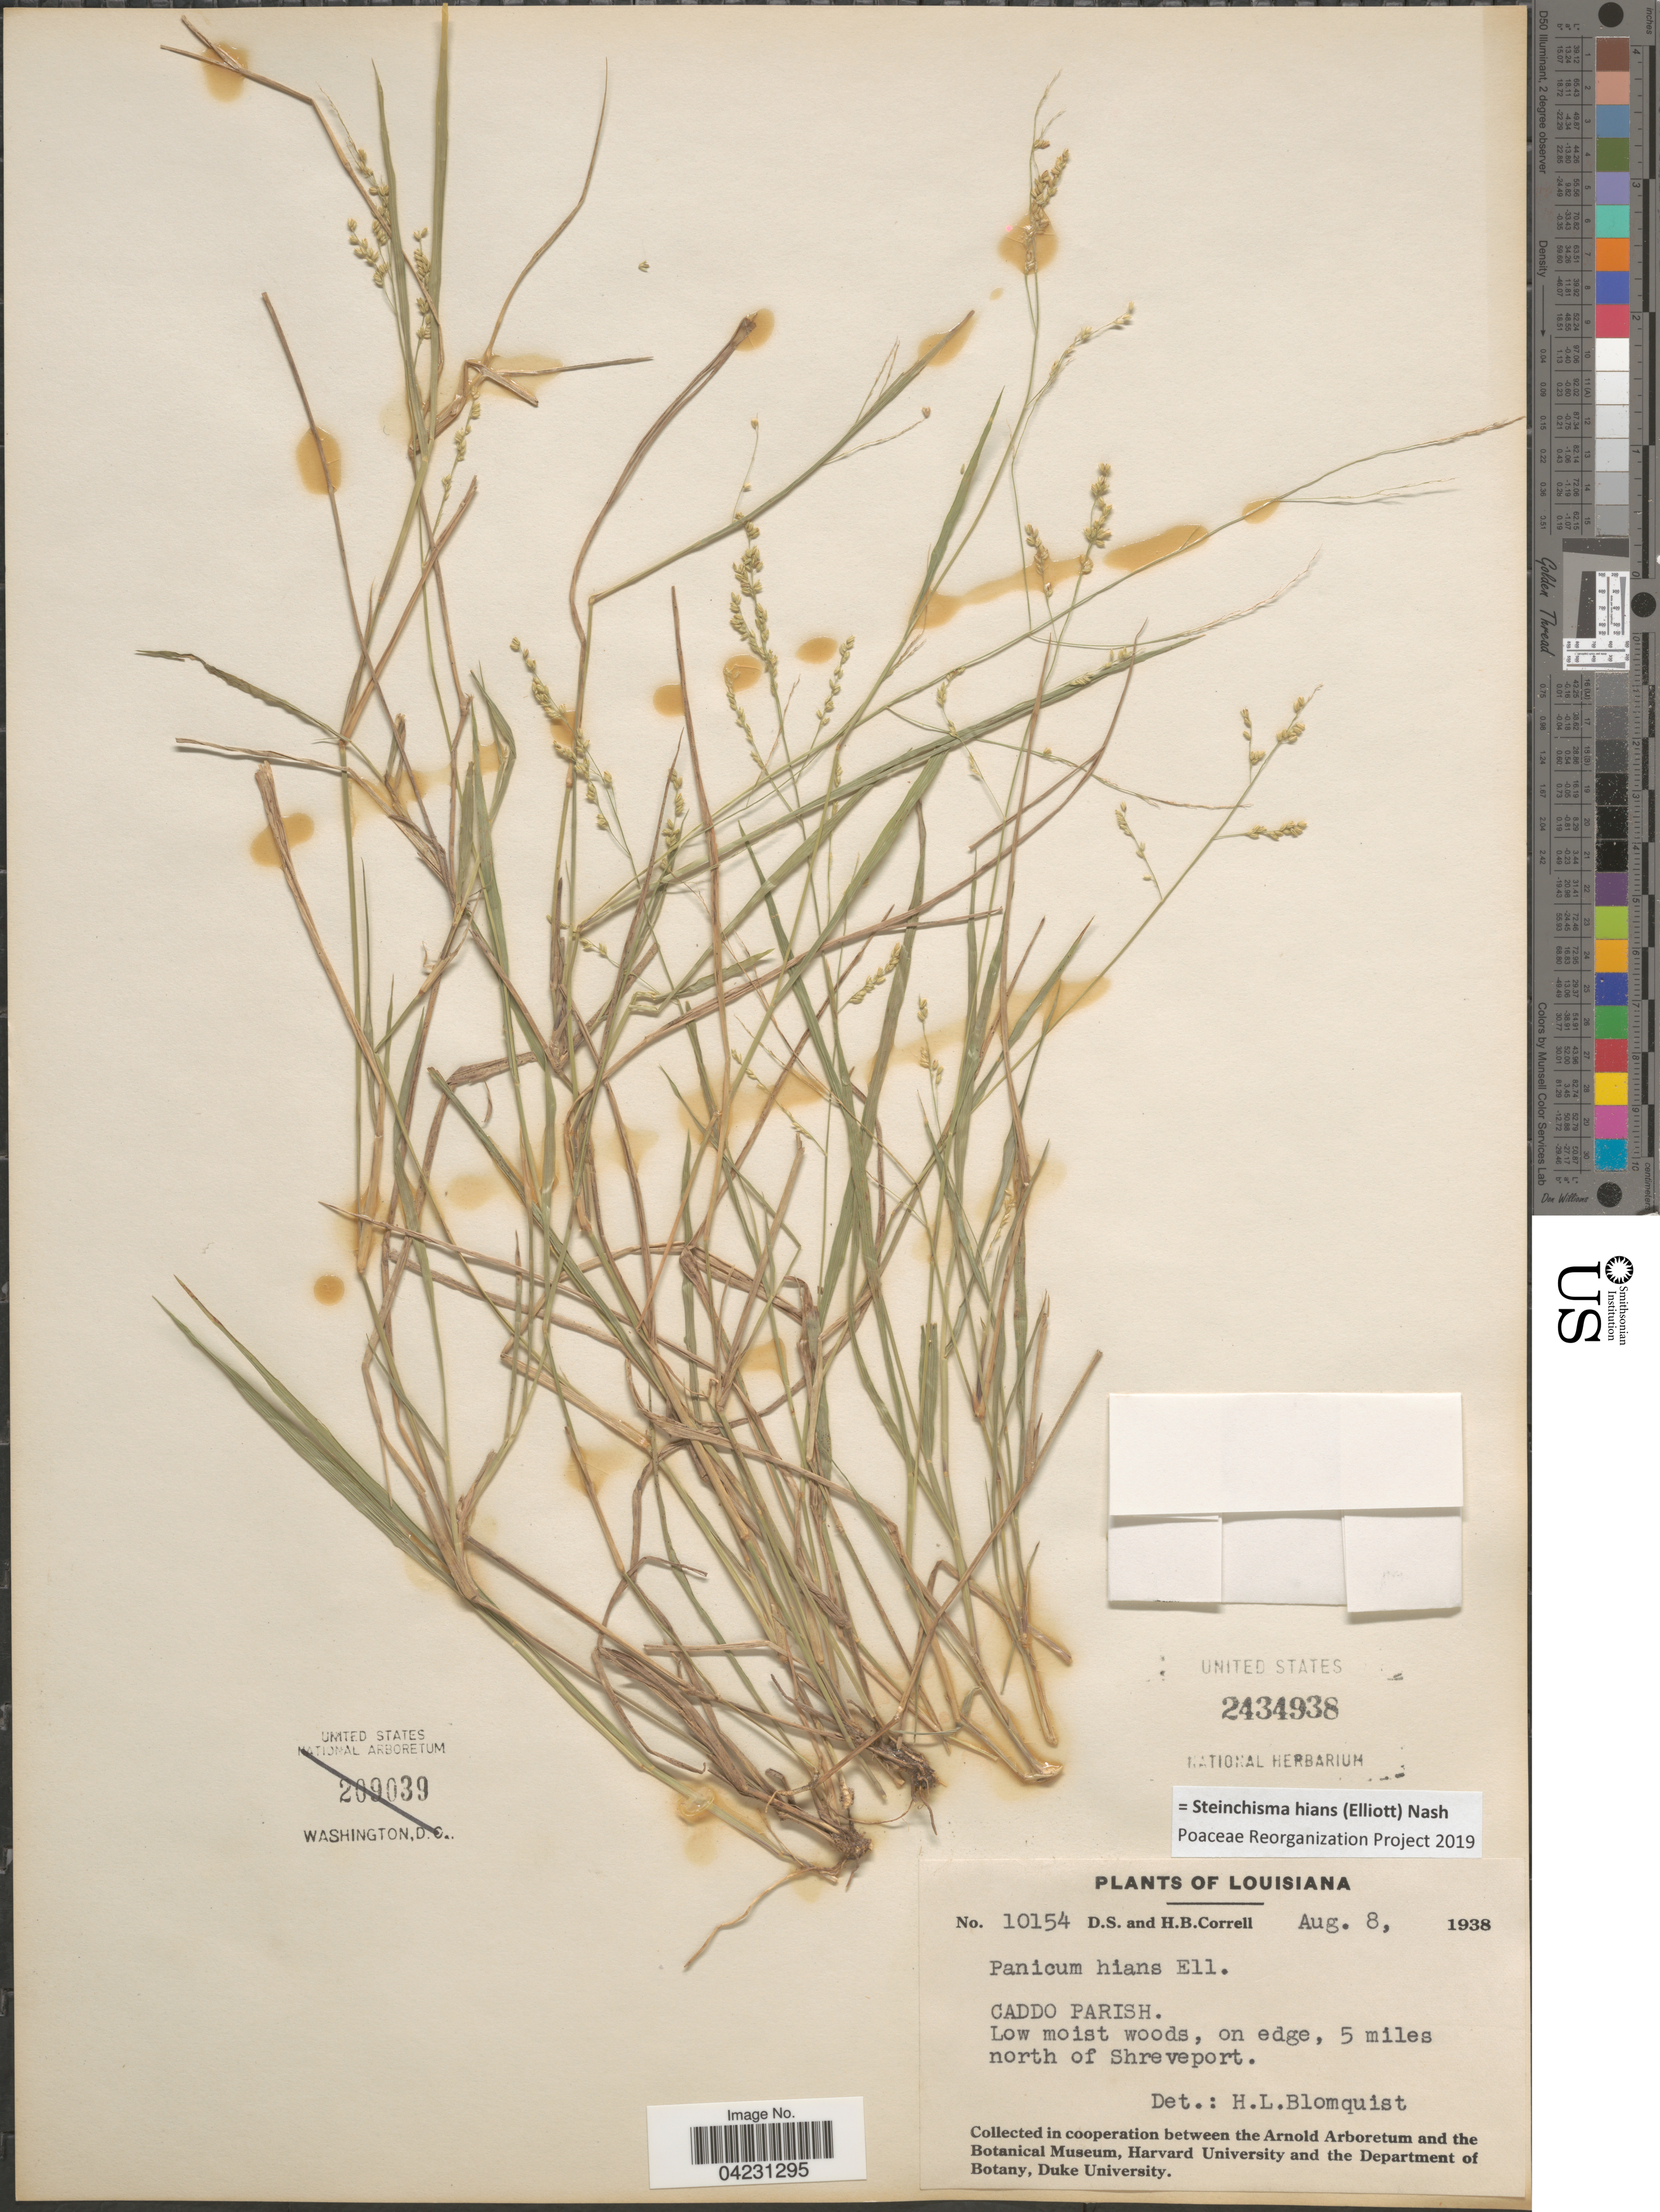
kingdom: Plantae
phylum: Tracheophyta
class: Liliopsida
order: Poales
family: Poaceae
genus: Steinchisma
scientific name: Steinchisma hians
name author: (Elliott) Nash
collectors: D. S. Correll & H. Correll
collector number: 10154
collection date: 1938-08-08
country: United States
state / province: Louisiana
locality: Caddo Parish. Low moist woods, on edge, 5 miles north of Shreveport.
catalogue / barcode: US 2434938